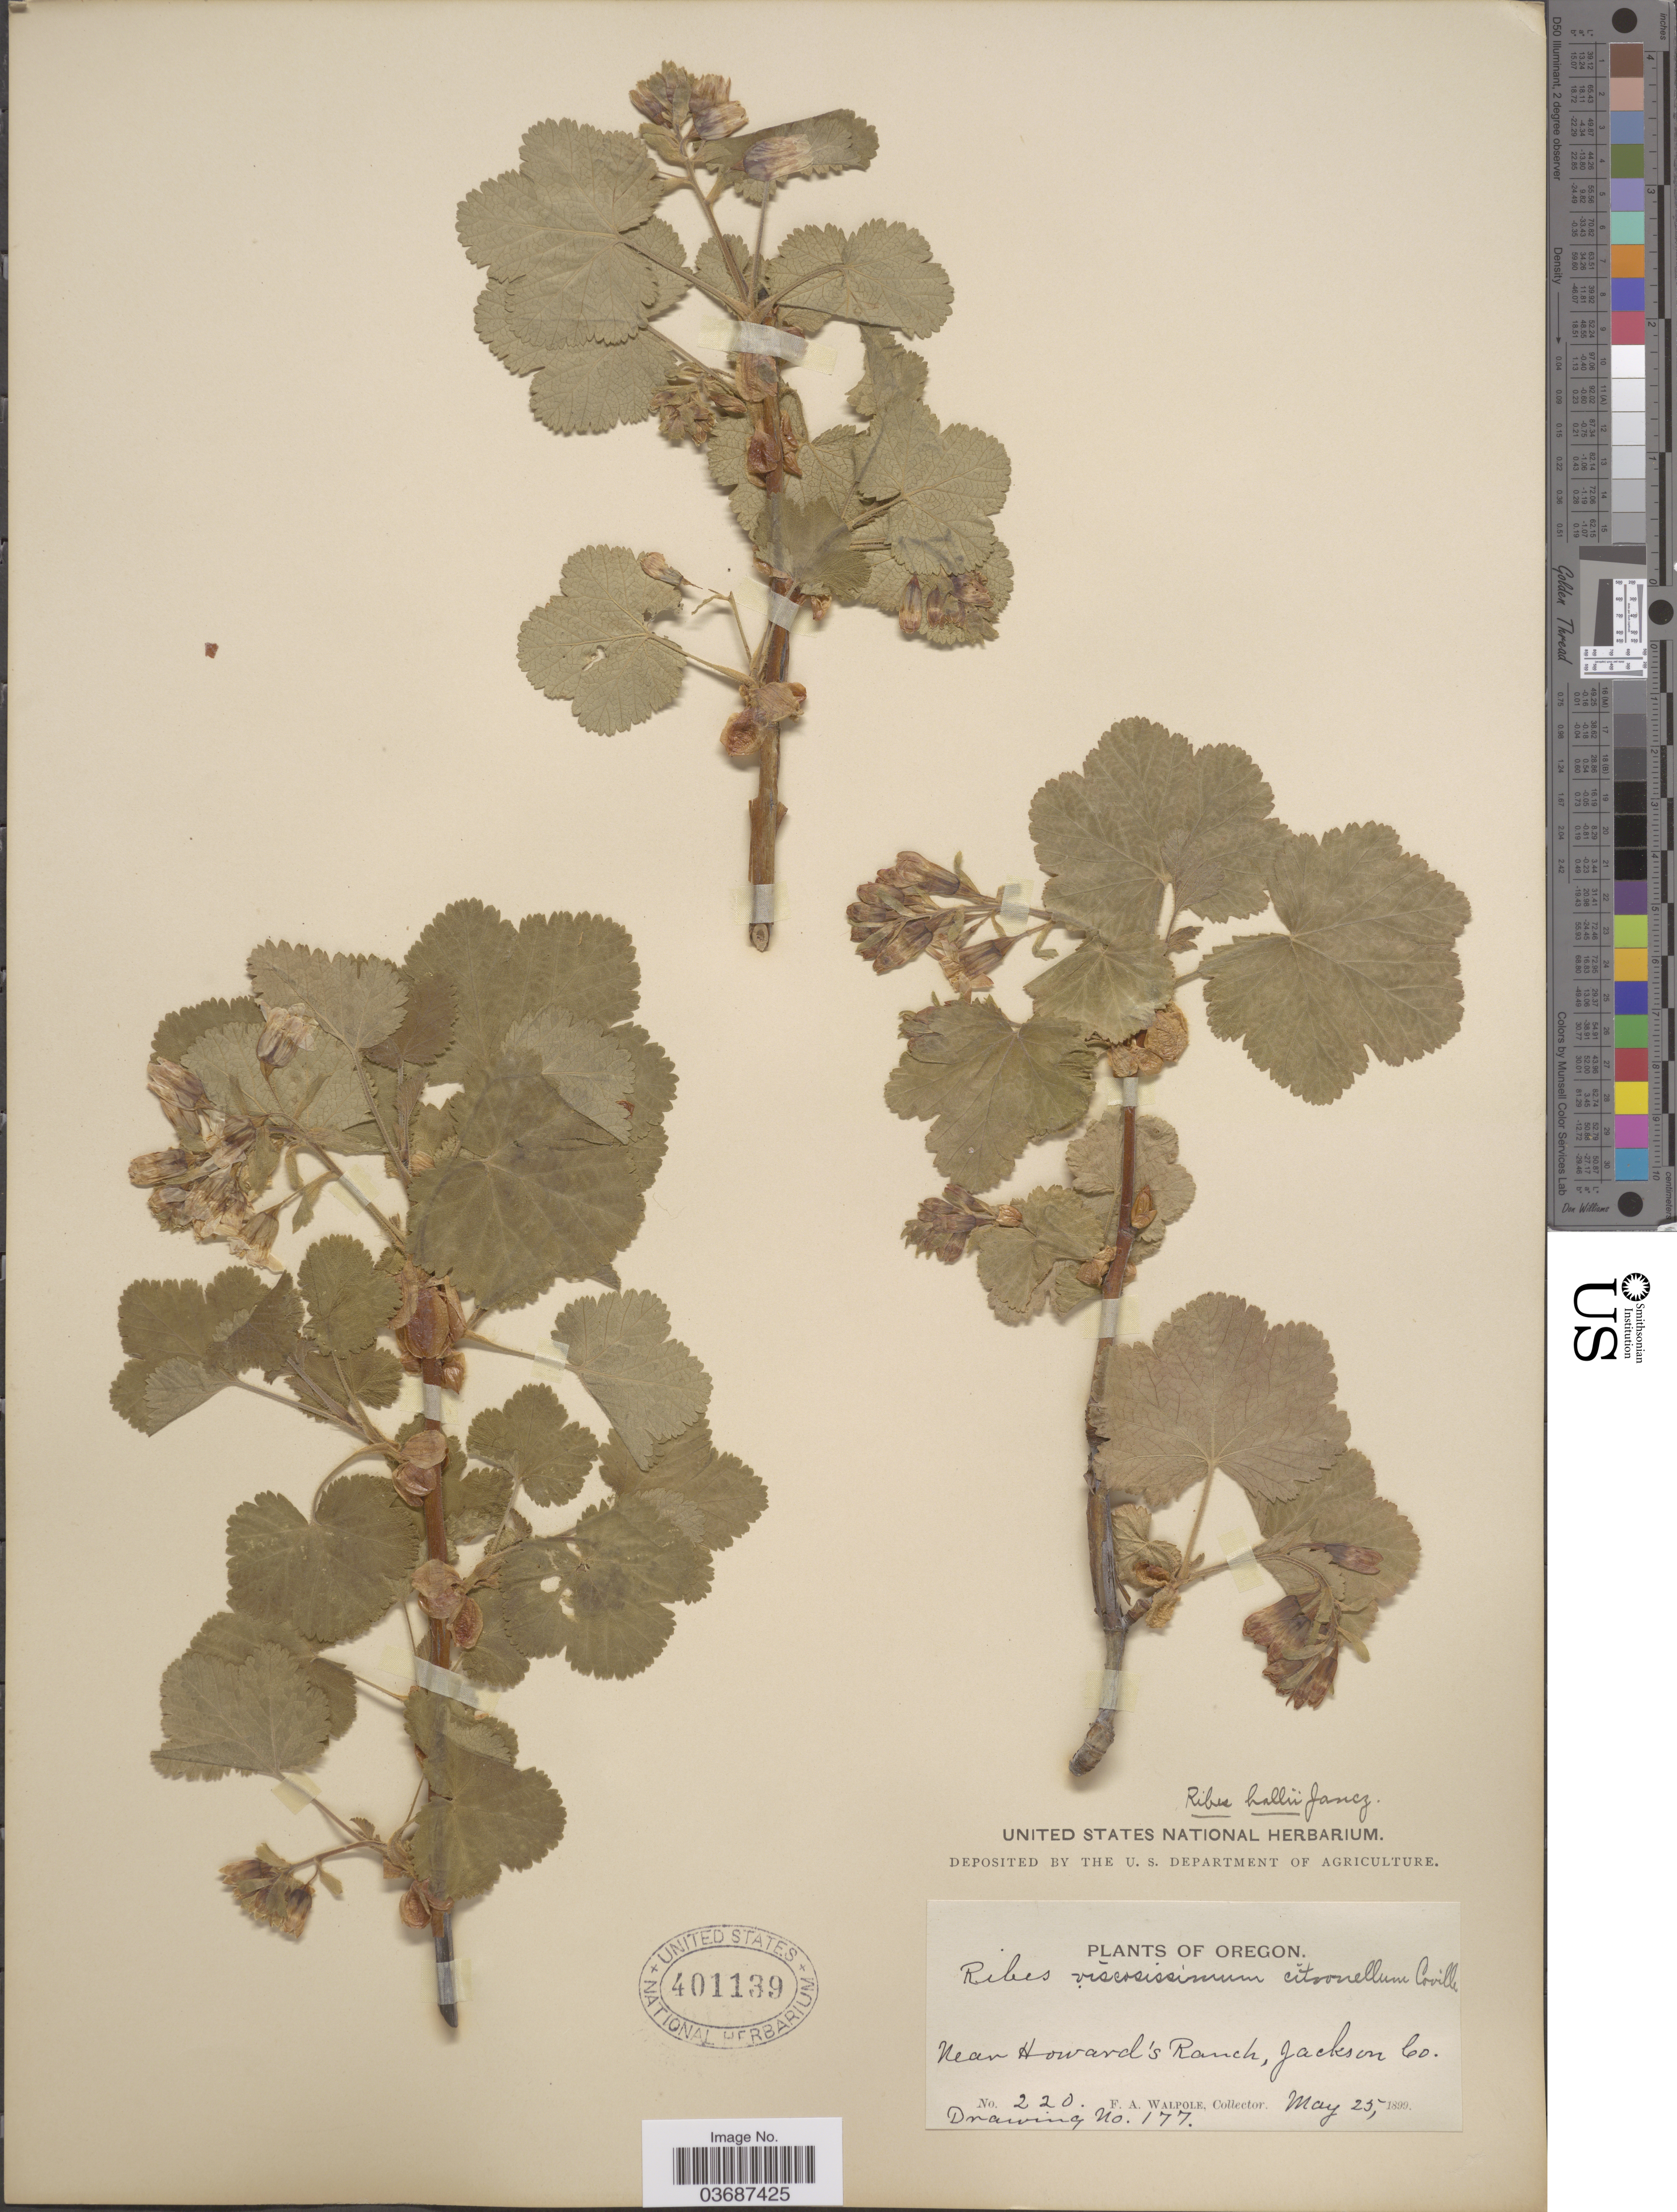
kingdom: Plantae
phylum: Tracheophyta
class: Magnoliopsida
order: Saxifragales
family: Grossulariaceae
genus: Ribes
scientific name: Ribes hallii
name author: Jancz.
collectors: F. Walpole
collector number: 220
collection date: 1899-05-25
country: United States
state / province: Oregon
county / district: Jackson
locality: Near Howard's Ranch, Jackson Co.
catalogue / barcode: US 401139